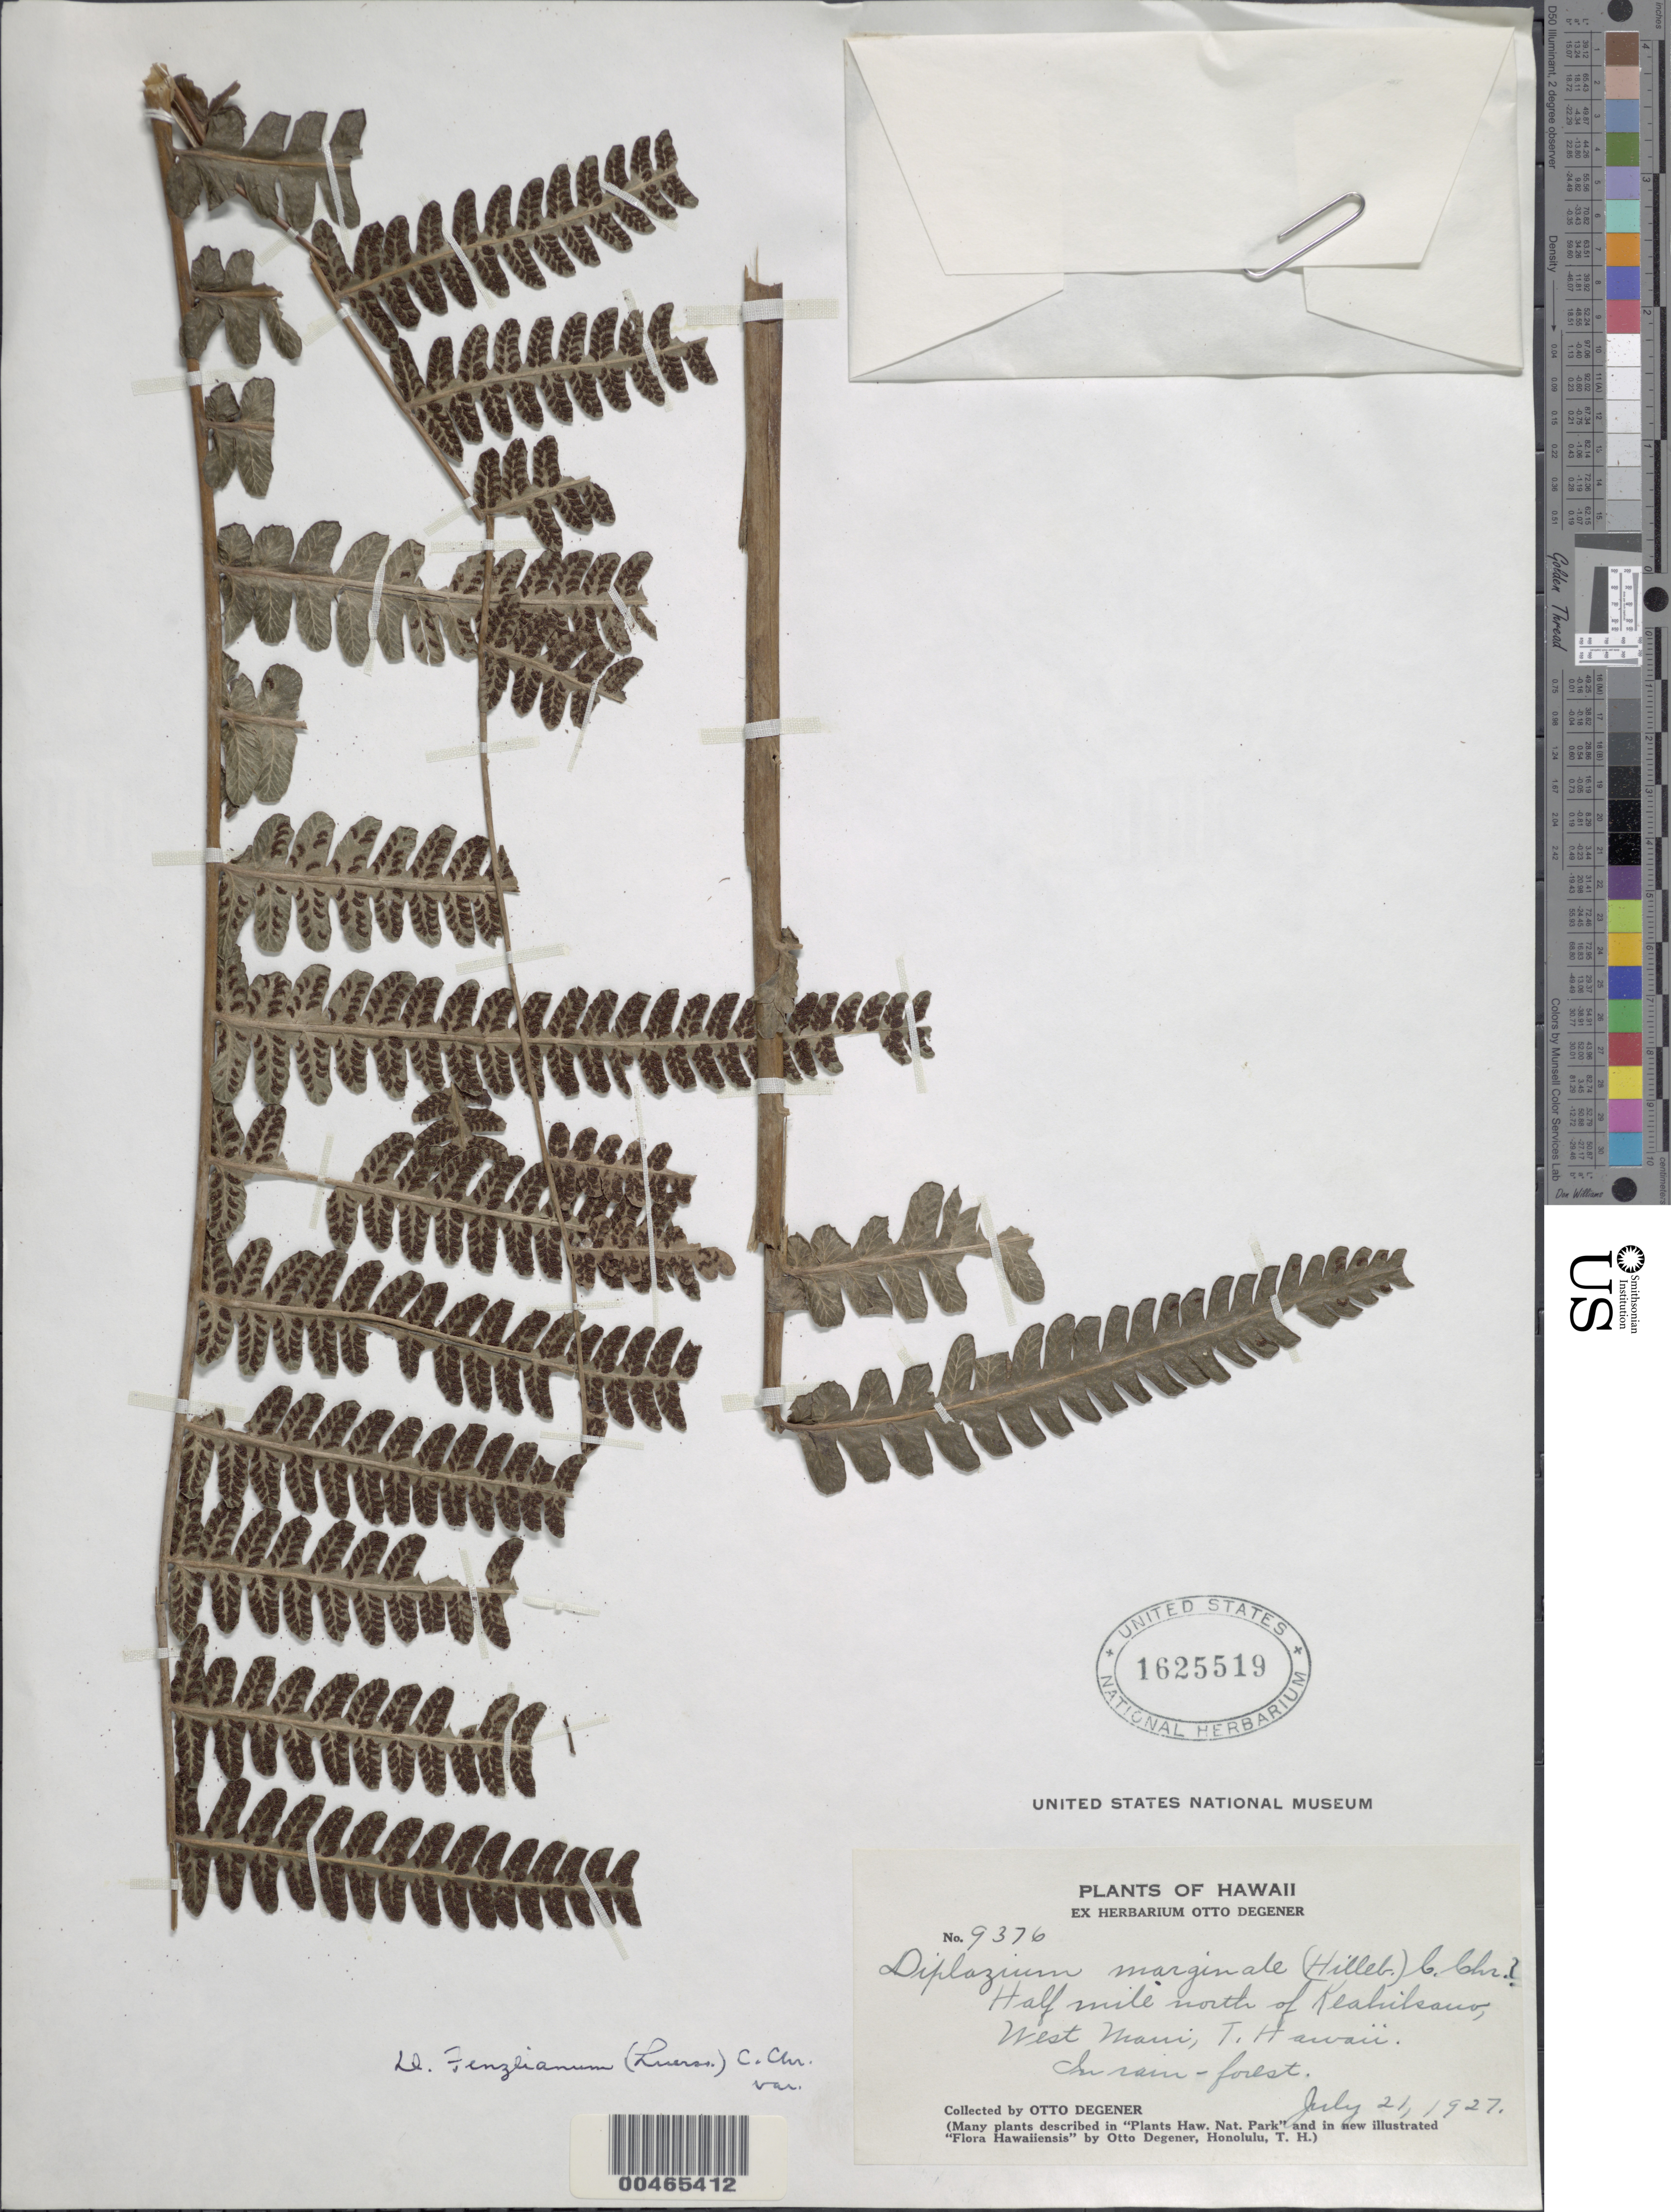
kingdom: Plantae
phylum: Tracheophyta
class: Polypodiopsida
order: Polypodiales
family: Athyriaceae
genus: Deparia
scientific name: Deparia fenzliana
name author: (Luerss.) M. Kato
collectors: O. Degener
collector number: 9376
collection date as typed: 21 Jul 1927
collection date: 1927-07-21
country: United States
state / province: Hawaii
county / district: Maui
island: Maui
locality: Half mile N of Keahikano, W Maui, Maui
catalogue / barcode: US 1625519